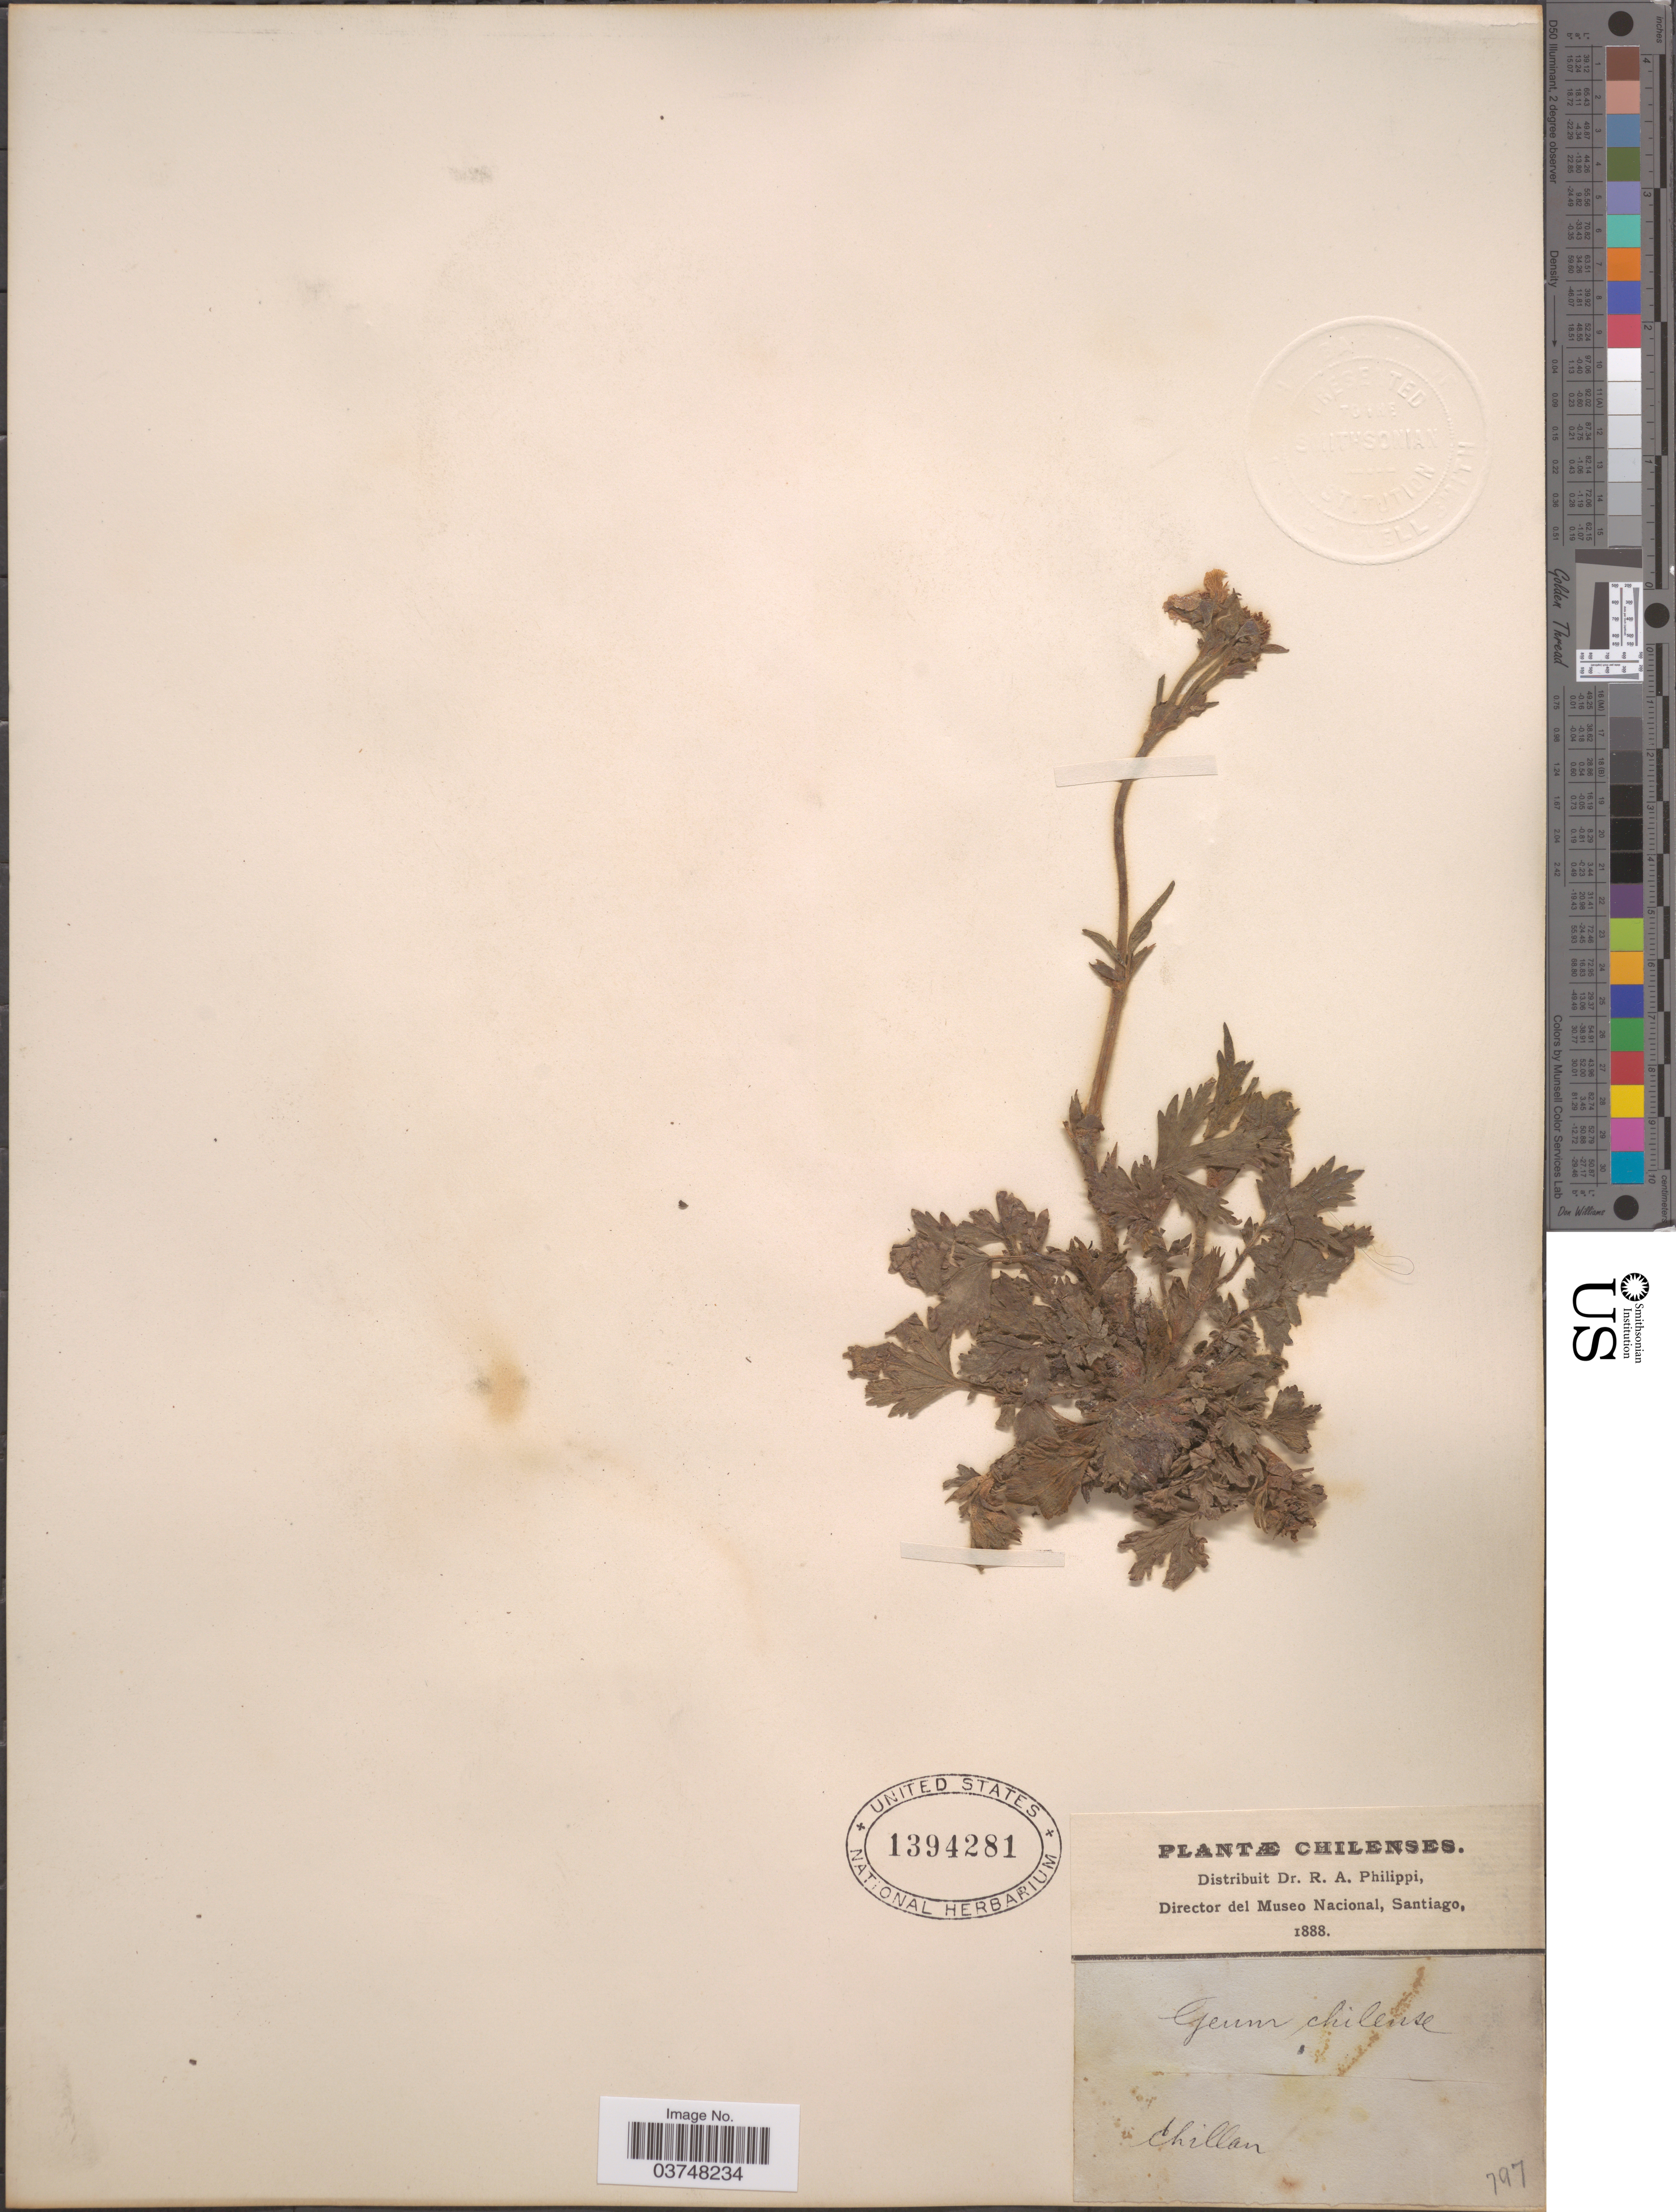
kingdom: Plantae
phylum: Tracheophyta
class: Magnoliopsida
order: Rosales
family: Rosaceae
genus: Geum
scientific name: Geum quellyon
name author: Sweet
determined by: Strong, Mark T., (BOT), Smithsonian Institution - National Museum of Natural History (UNITED STATES)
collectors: ex. herb. R.A. Philippi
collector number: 797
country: Chile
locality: Chillan.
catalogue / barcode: US 1394281